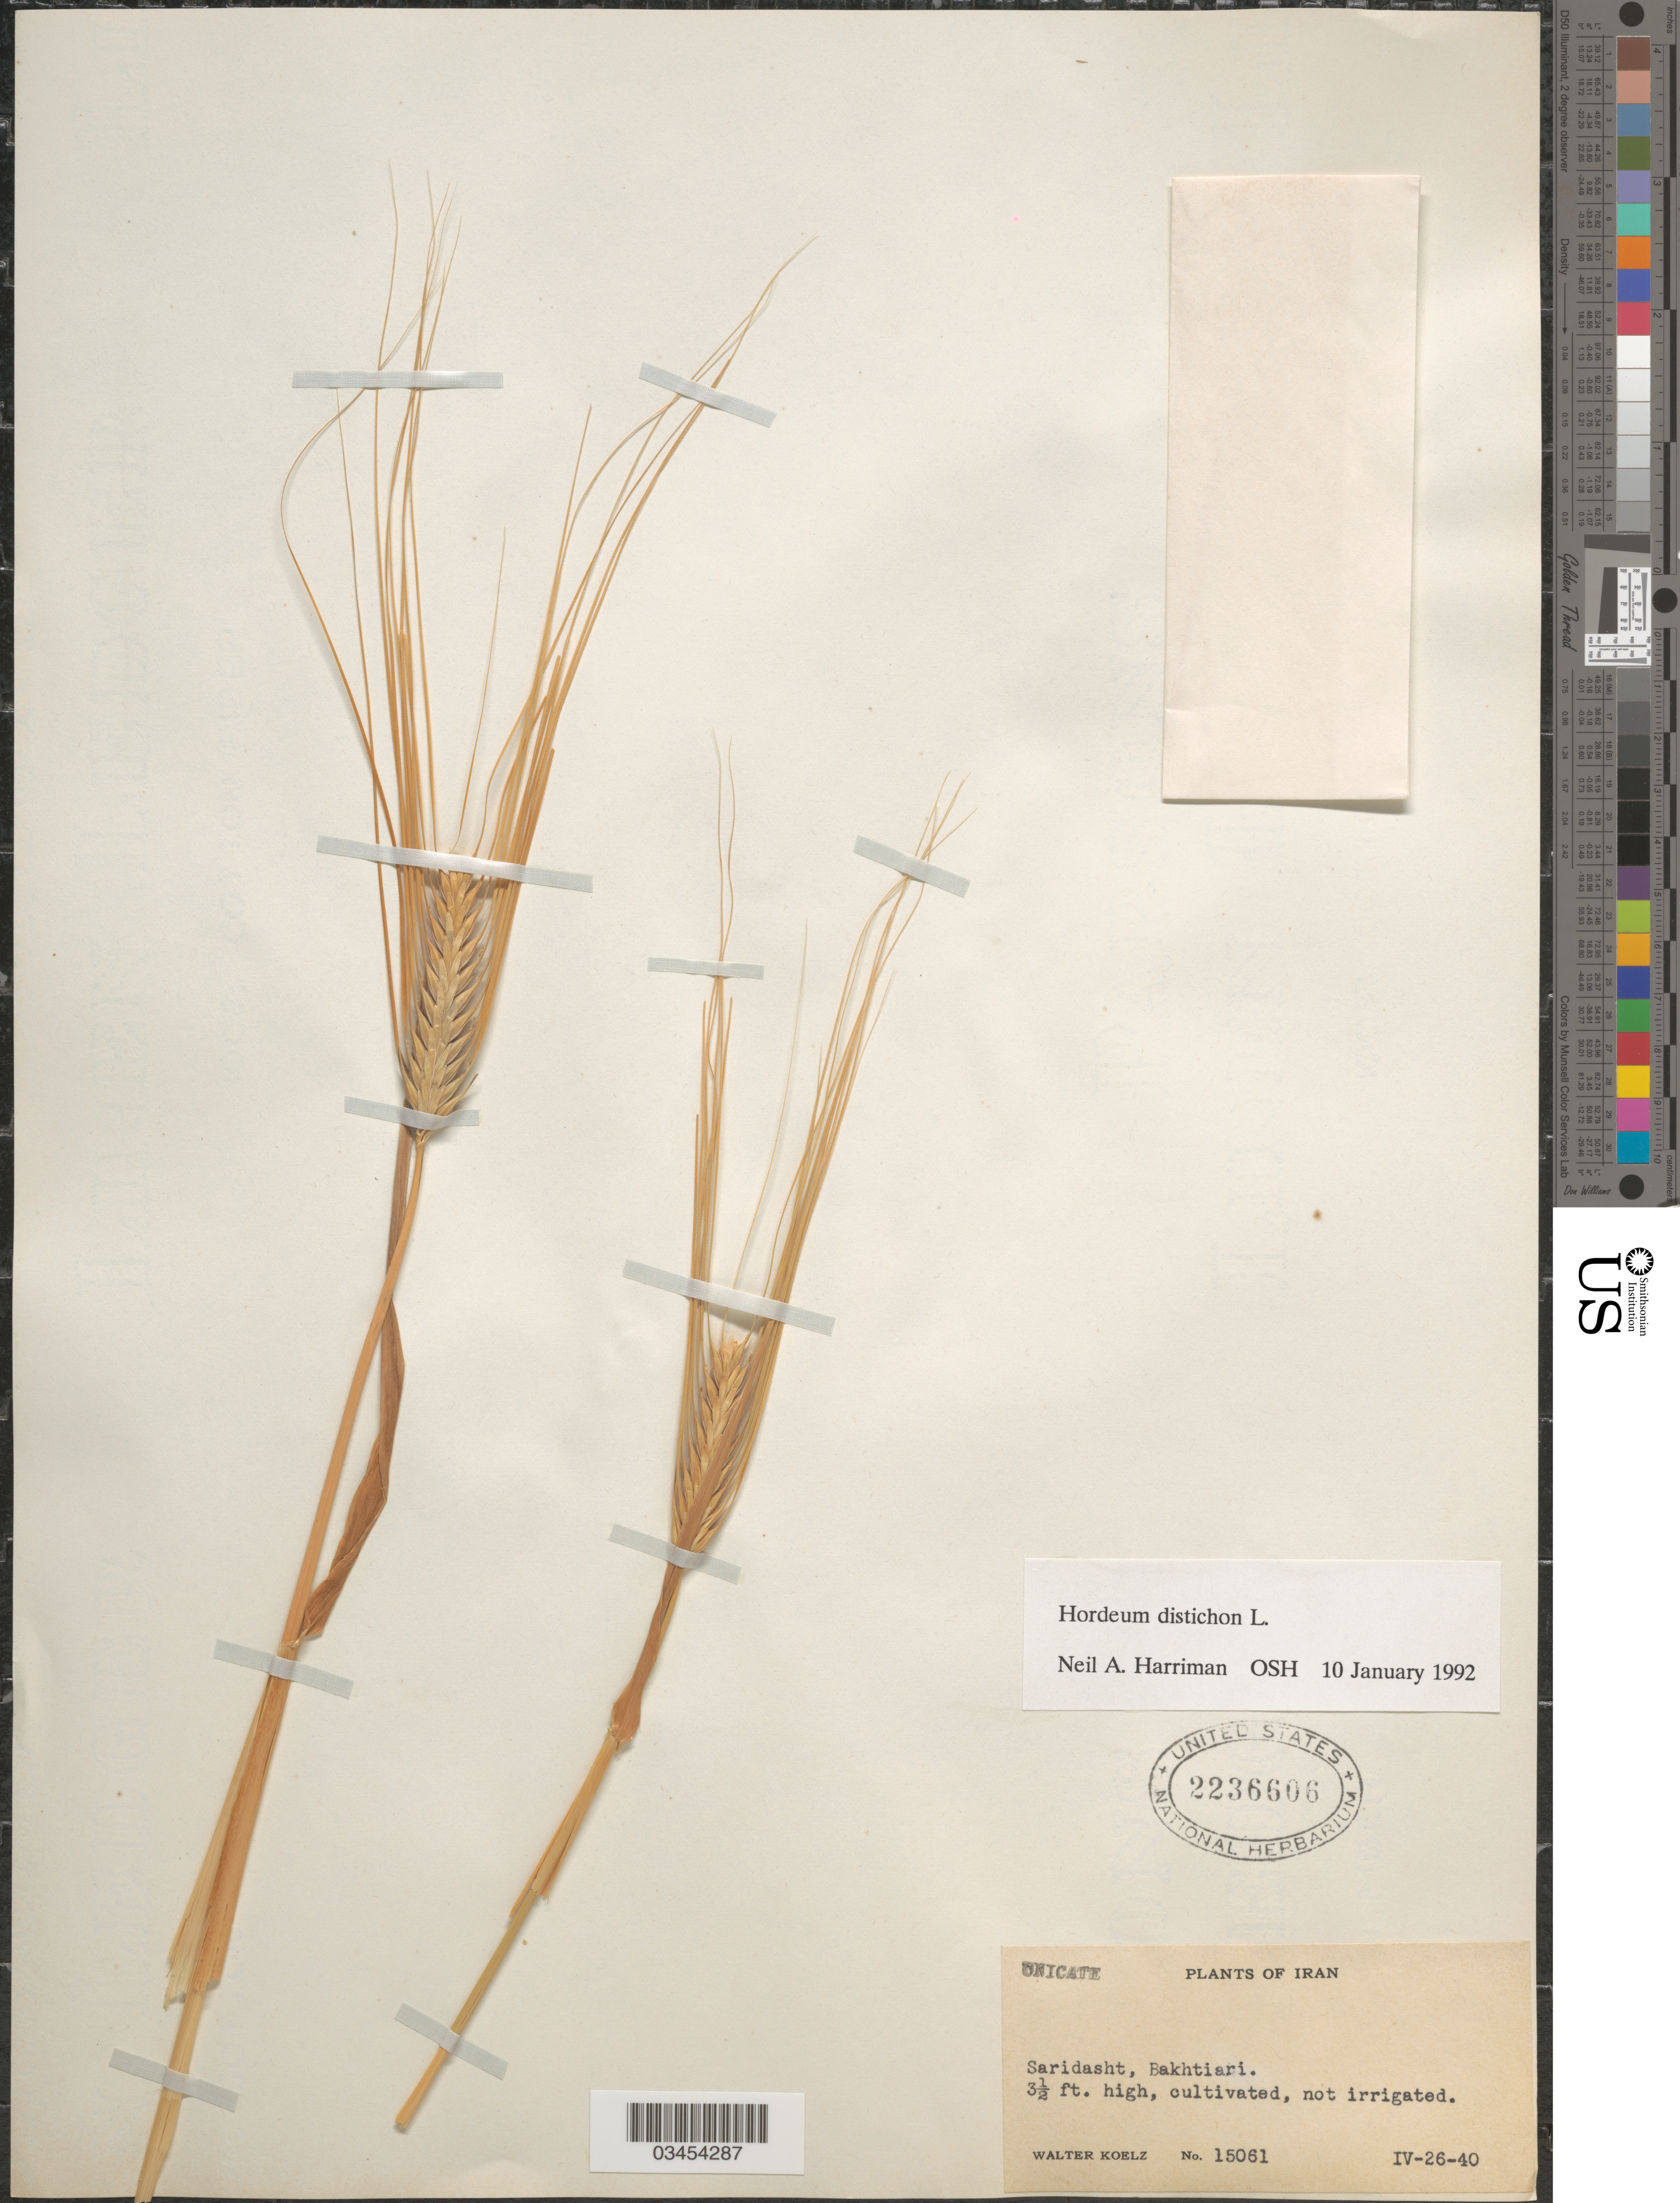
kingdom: Plantae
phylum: Tracheophyta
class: Liliopsida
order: Poales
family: Poaceae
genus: Hordeum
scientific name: Hordeum vulgare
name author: L.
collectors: W. N. Koelz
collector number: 15061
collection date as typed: Transcribed d/m/y: 26/4/40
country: Iran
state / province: Chahar Mahaal and Bakhtiari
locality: Saridasht, Bakhtiari.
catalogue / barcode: US 2236606